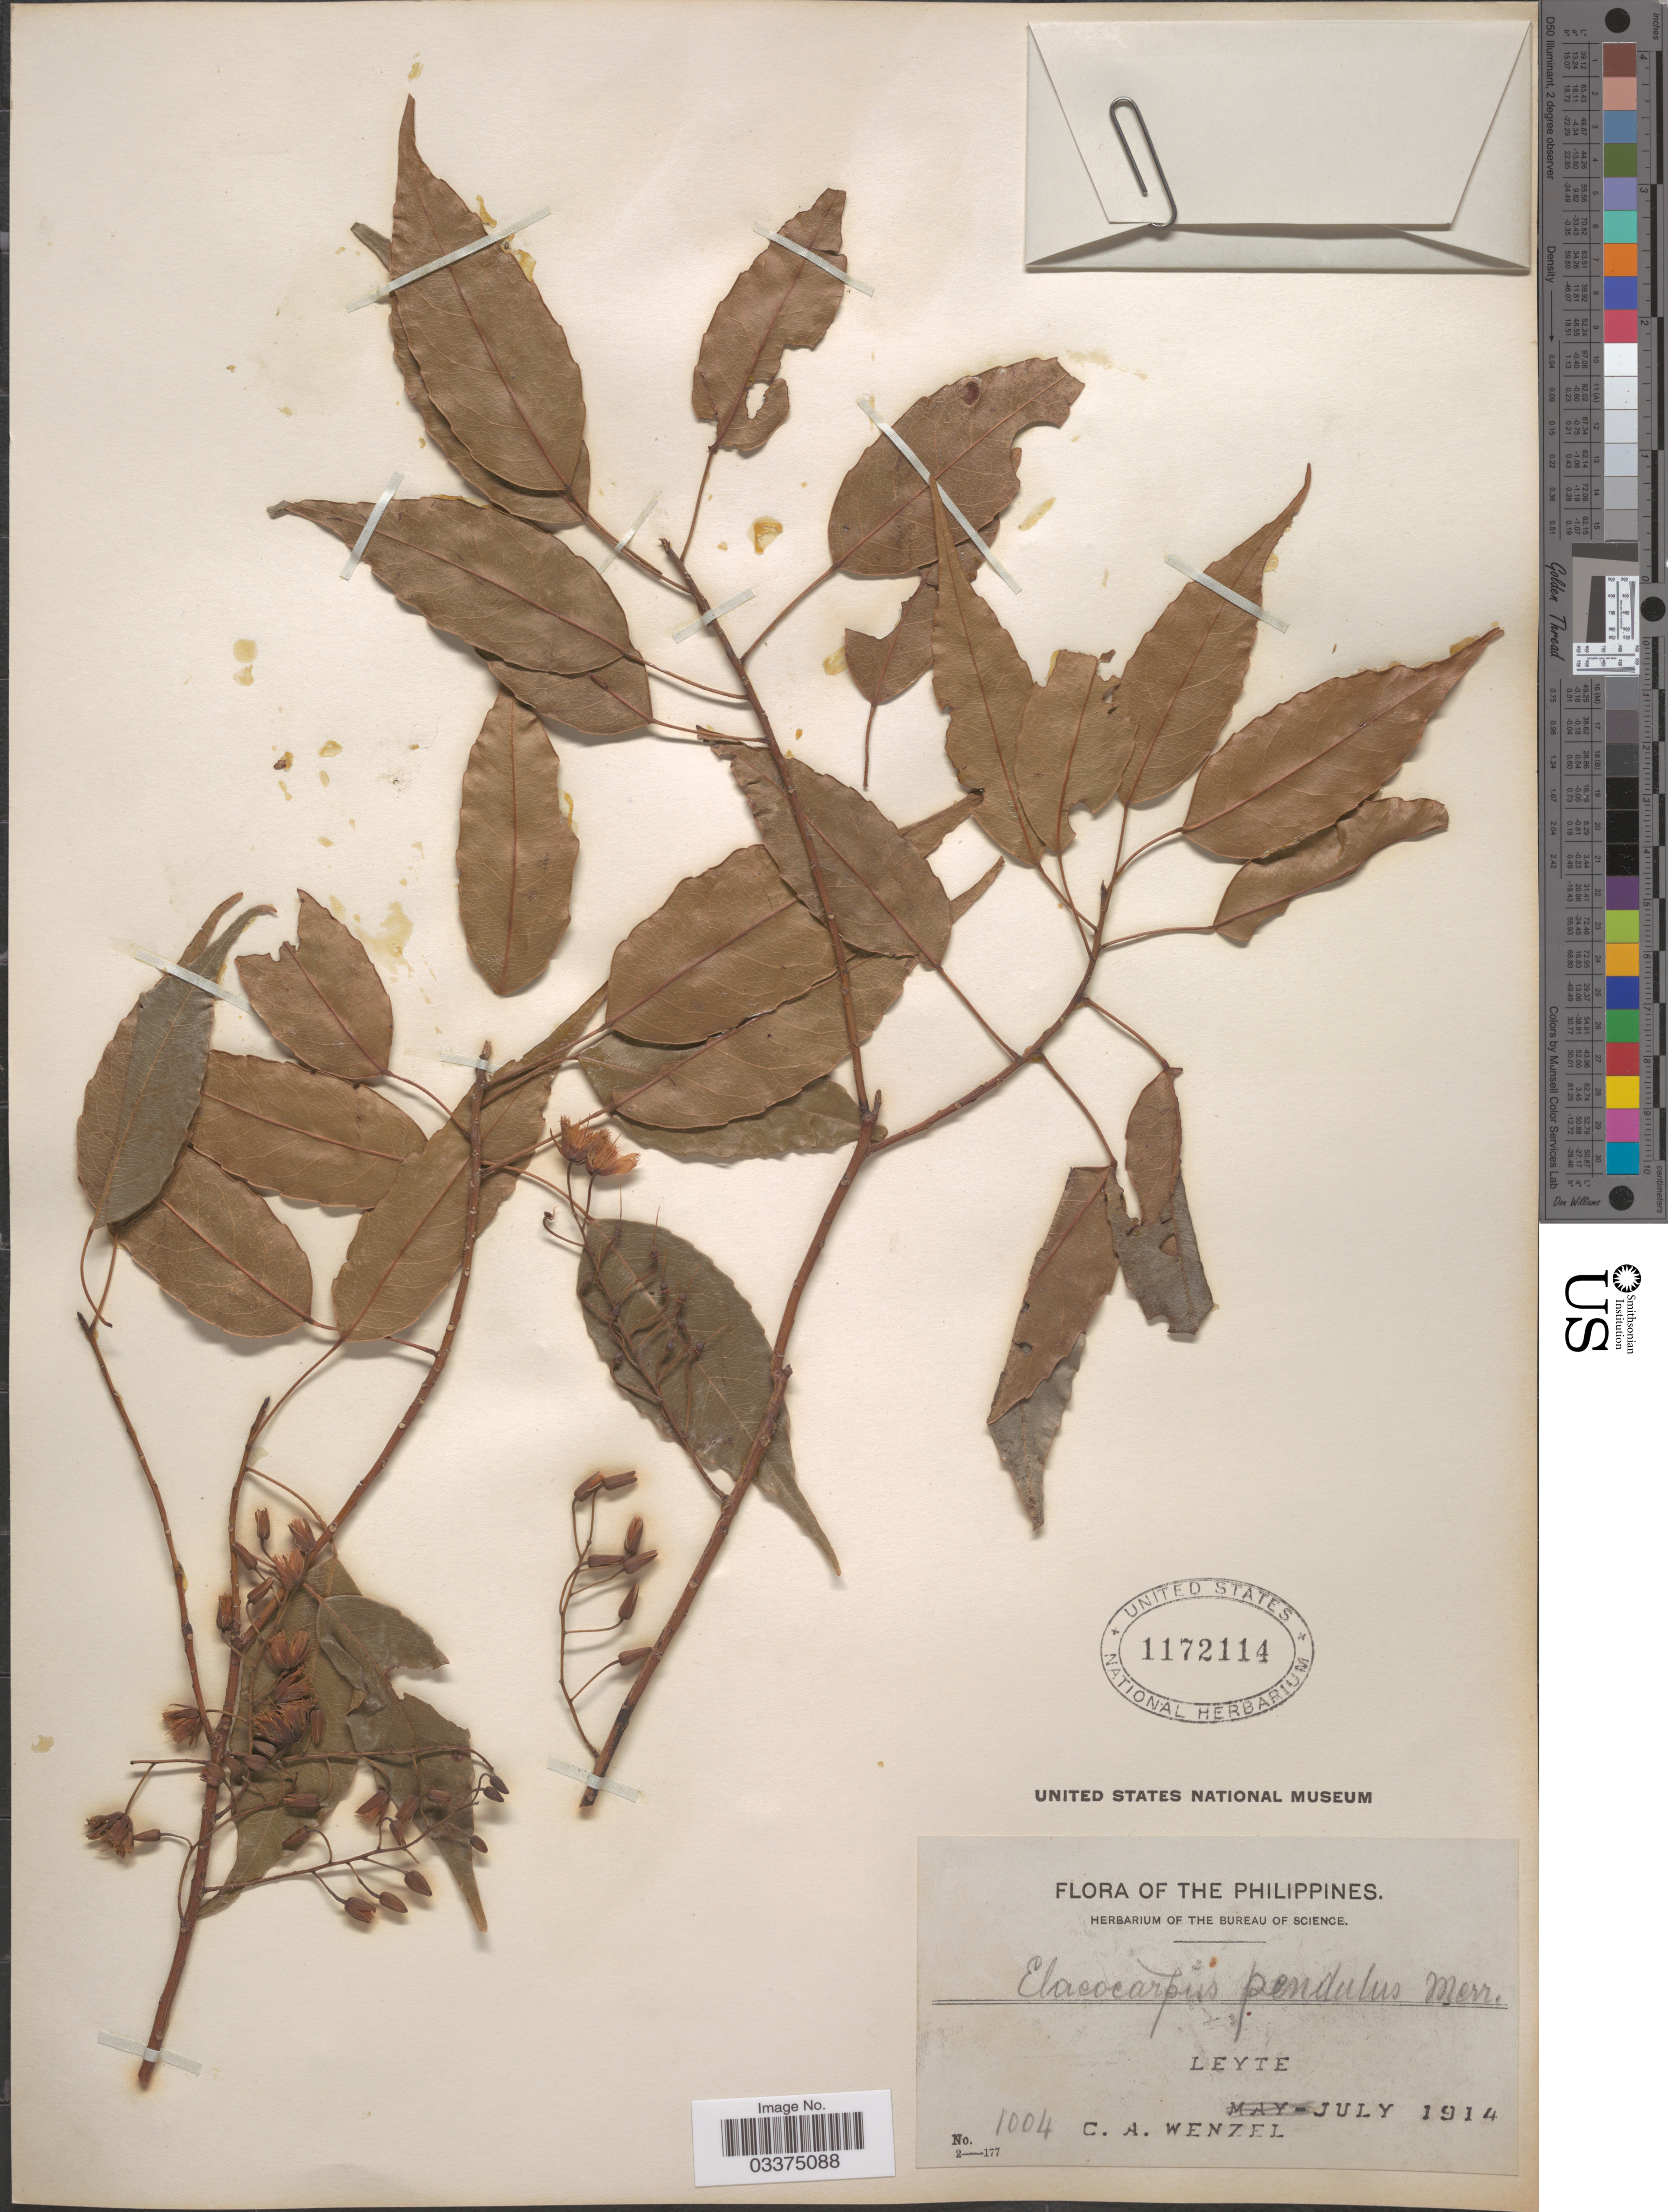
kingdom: Plantae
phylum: Tracheophyta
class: Magnoliopsida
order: Oxalidales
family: Elaeocarpaceae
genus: Elaeocarpus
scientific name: Elaeocarpus pendulus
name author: Merr.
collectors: C. Wenzel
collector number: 1004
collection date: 1914-07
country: Philippines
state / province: Eastern Visayas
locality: Leyte.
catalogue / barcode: US 1172114